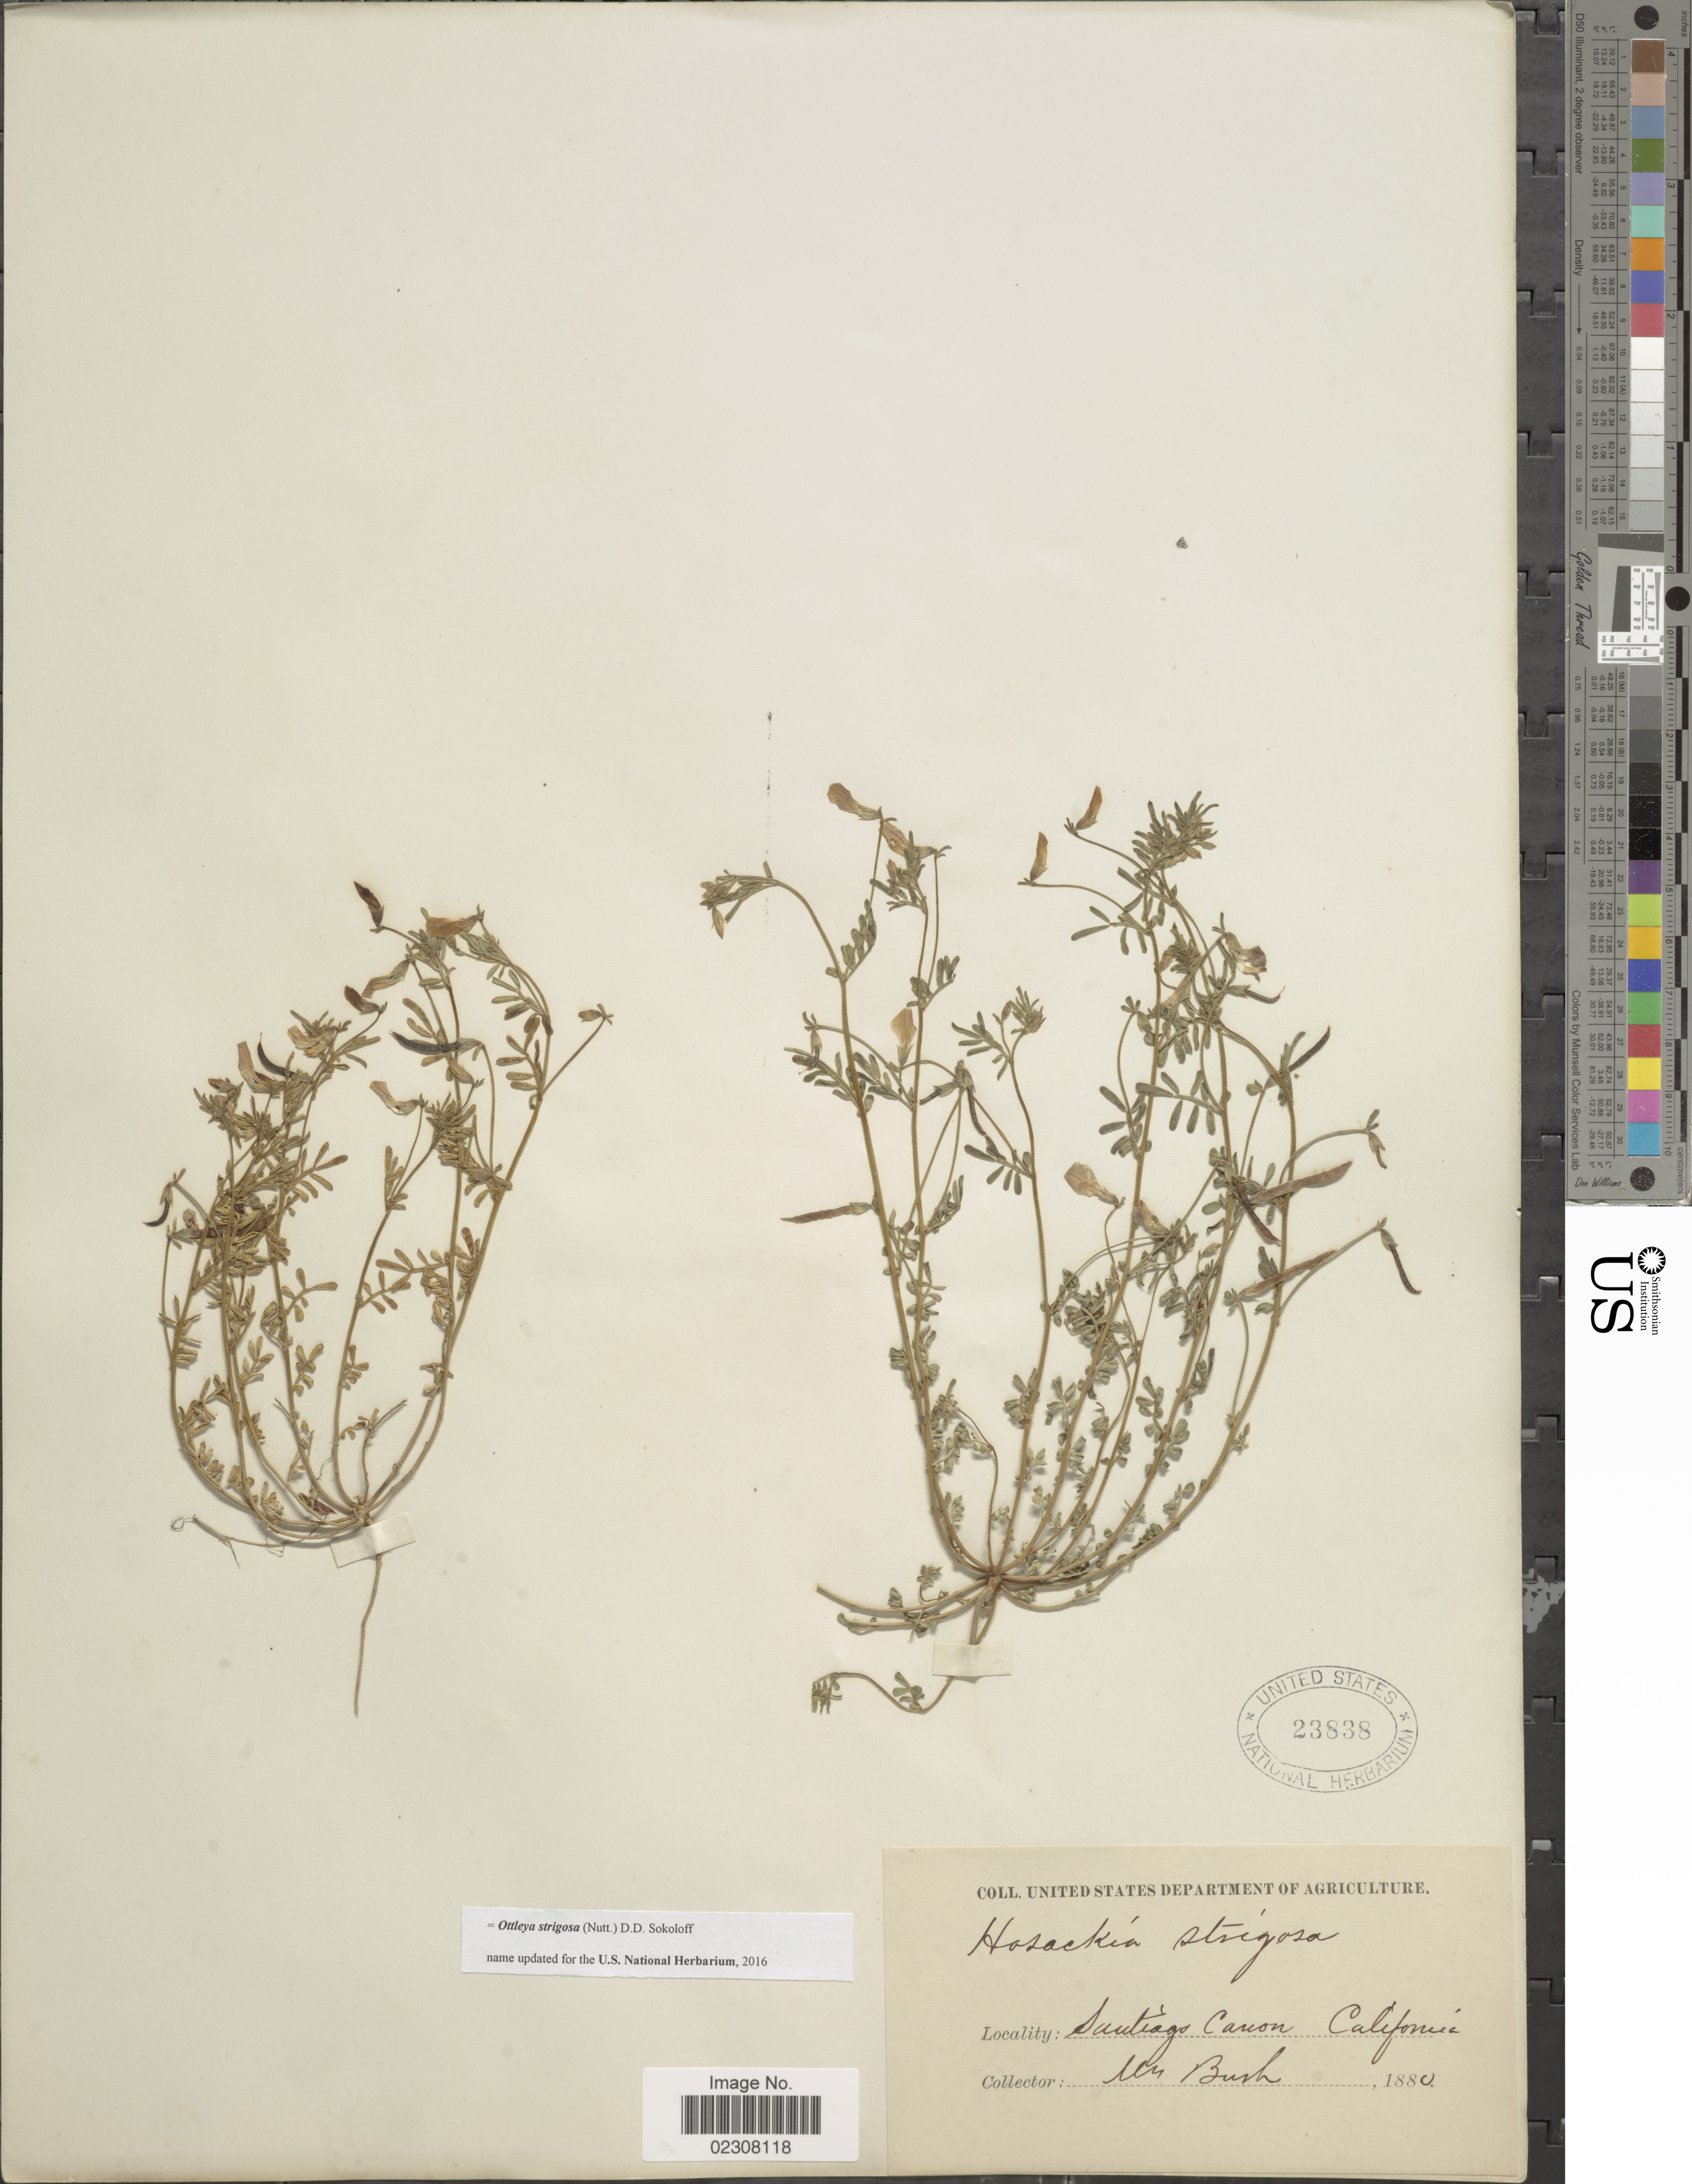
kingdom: Plantae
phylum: Tracheophyta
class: Magnoliopsida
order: Fabales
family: Fabaceae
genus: Ottleya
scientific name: Ottleya strigosa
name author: (Nutt.) D.D. Sokoloff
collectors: W. Bush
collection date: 1880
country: United States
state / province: California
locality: Santiago Canon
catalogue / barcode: US 23838